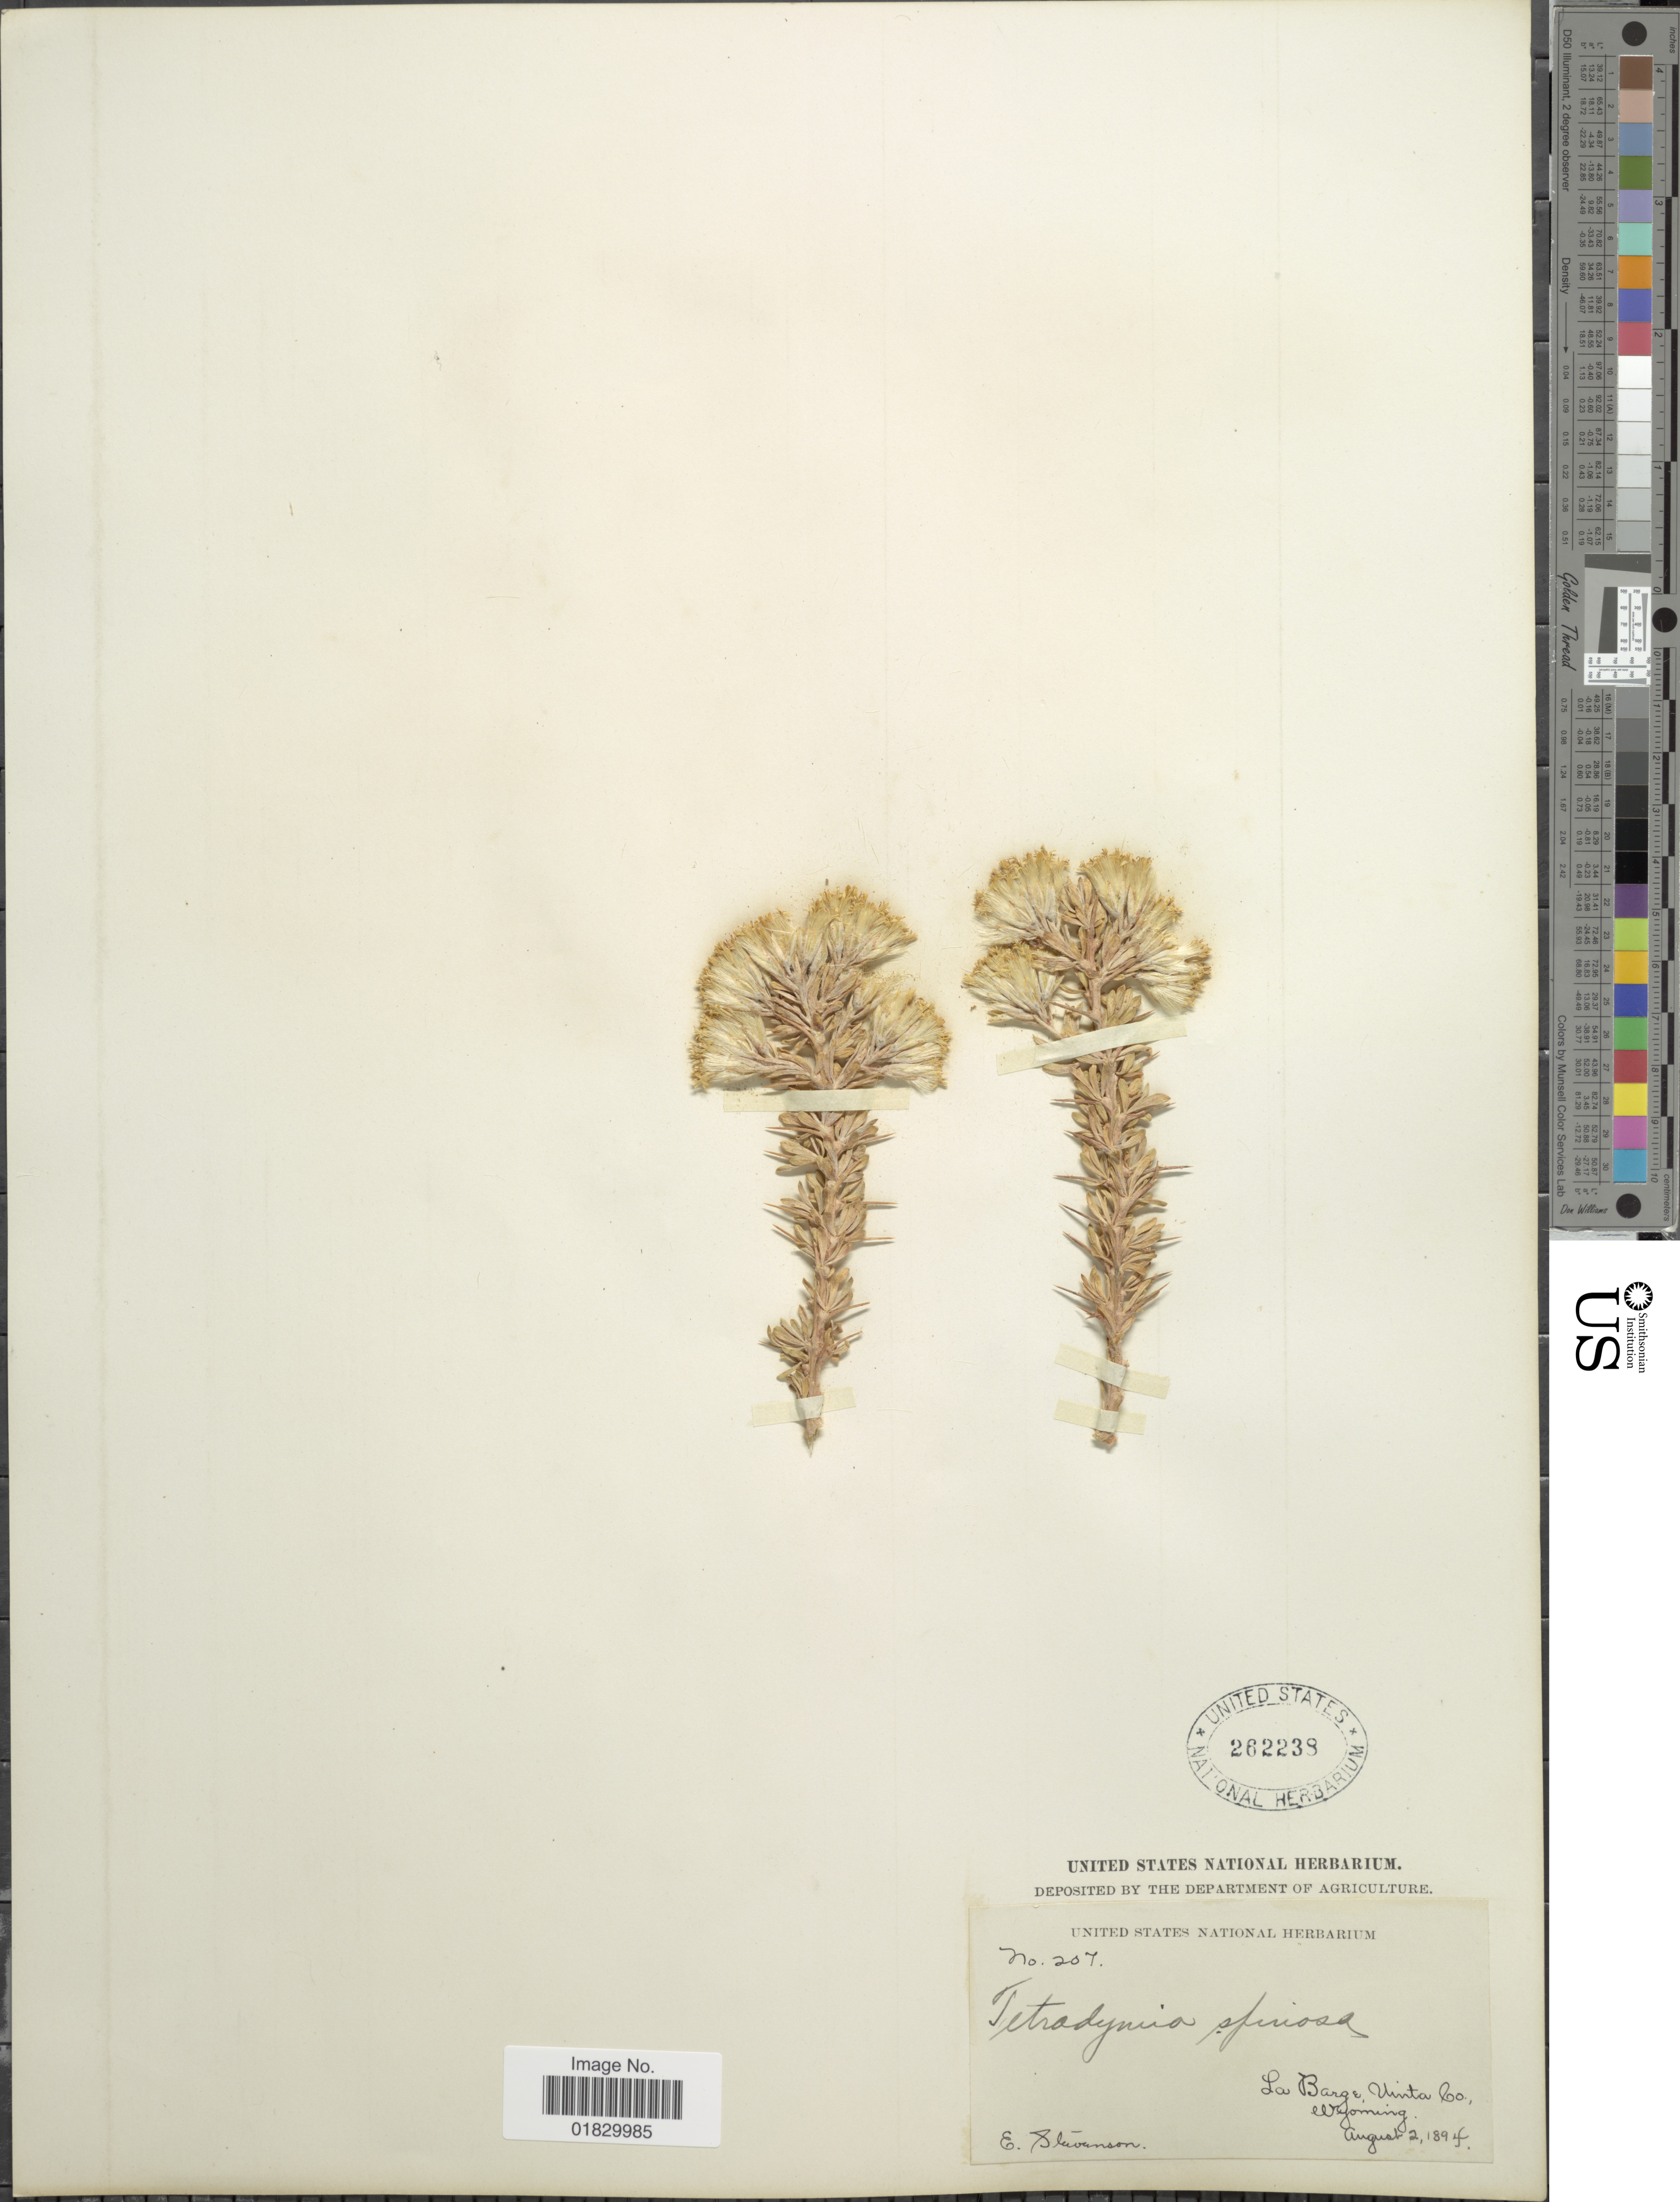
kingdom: Plantae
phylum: Tracheophyta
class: Magnoliopsida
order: Asterales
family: Asteraceae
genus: Tetradymia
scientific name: Tetradymia spinosa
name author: Hook. & Arn.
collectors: E. Stevenson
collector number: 207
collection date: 1894-08-02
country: United States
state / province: Wyoming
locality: La Barge, Uinta Co., Wyoming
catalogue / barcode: US 262238